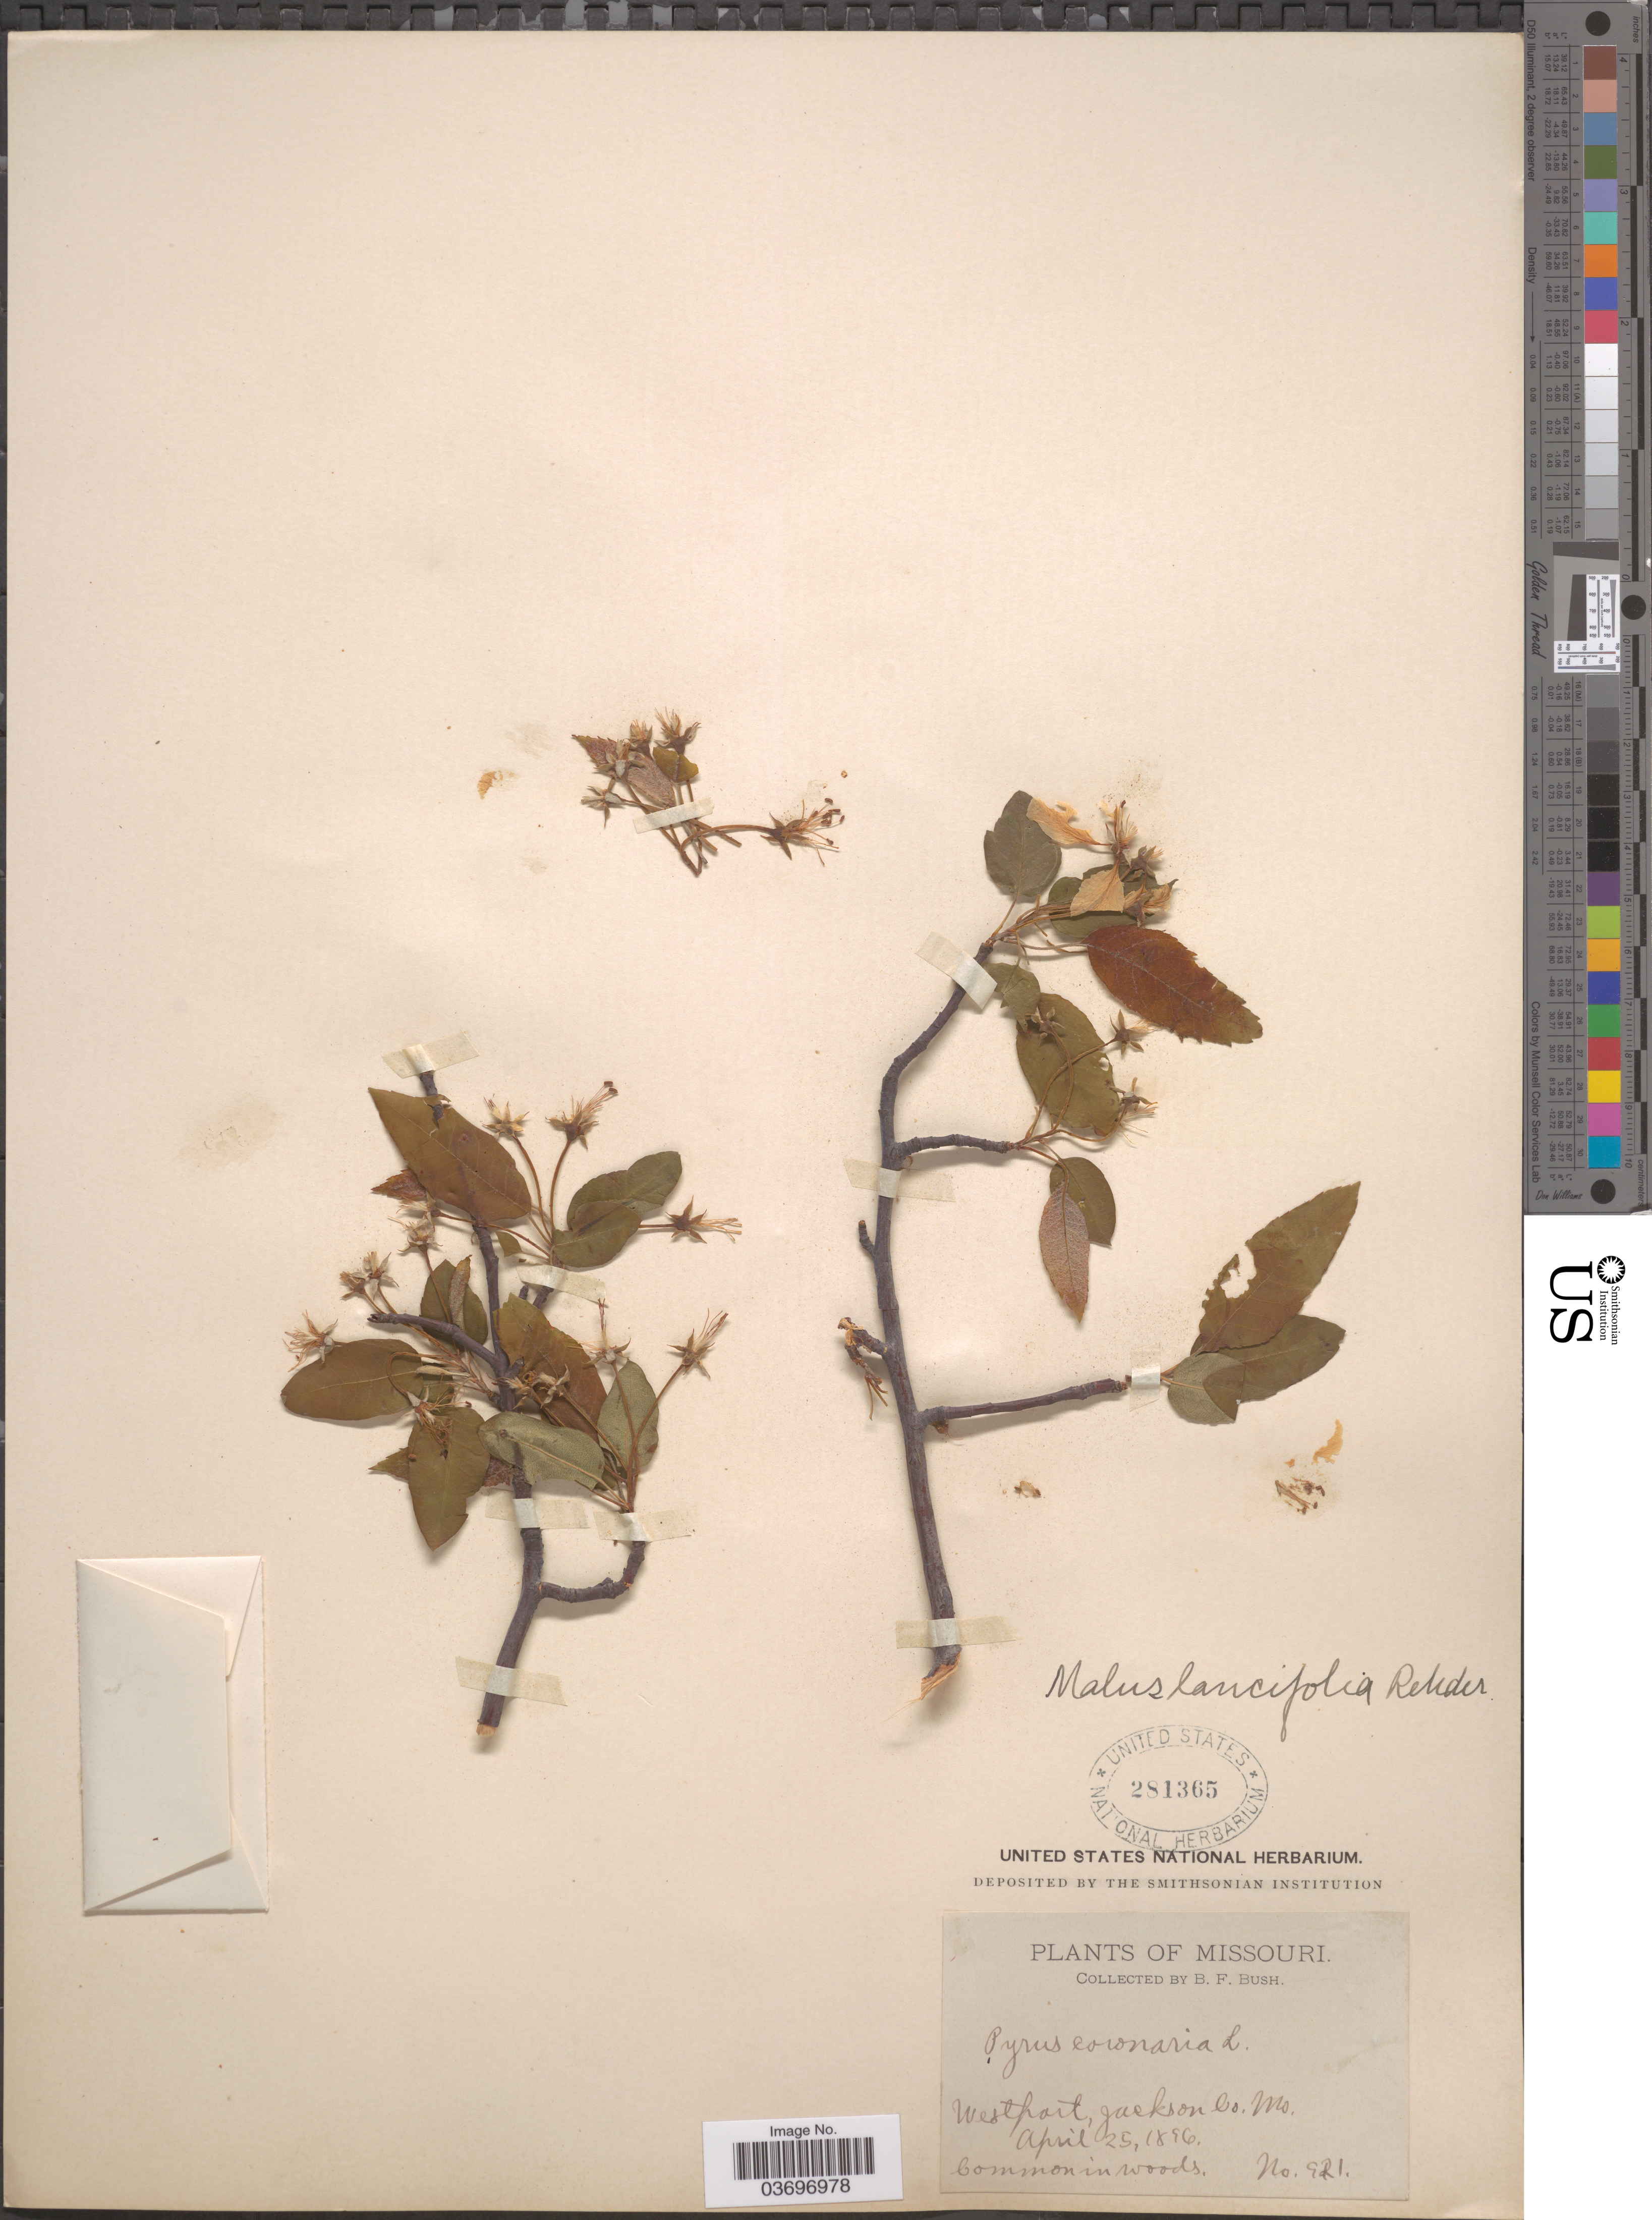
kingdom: Plantae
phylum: Tracheophyta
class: Magnoliopsida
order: Rosales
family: Rosaceae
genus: Malus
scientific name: Malus lancifolia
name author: Rehder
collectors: B. F. Bush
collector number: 921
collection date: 1896-04-25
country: United States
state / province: Missouri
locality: Westport, Jackson Co.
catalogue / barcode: US 281365